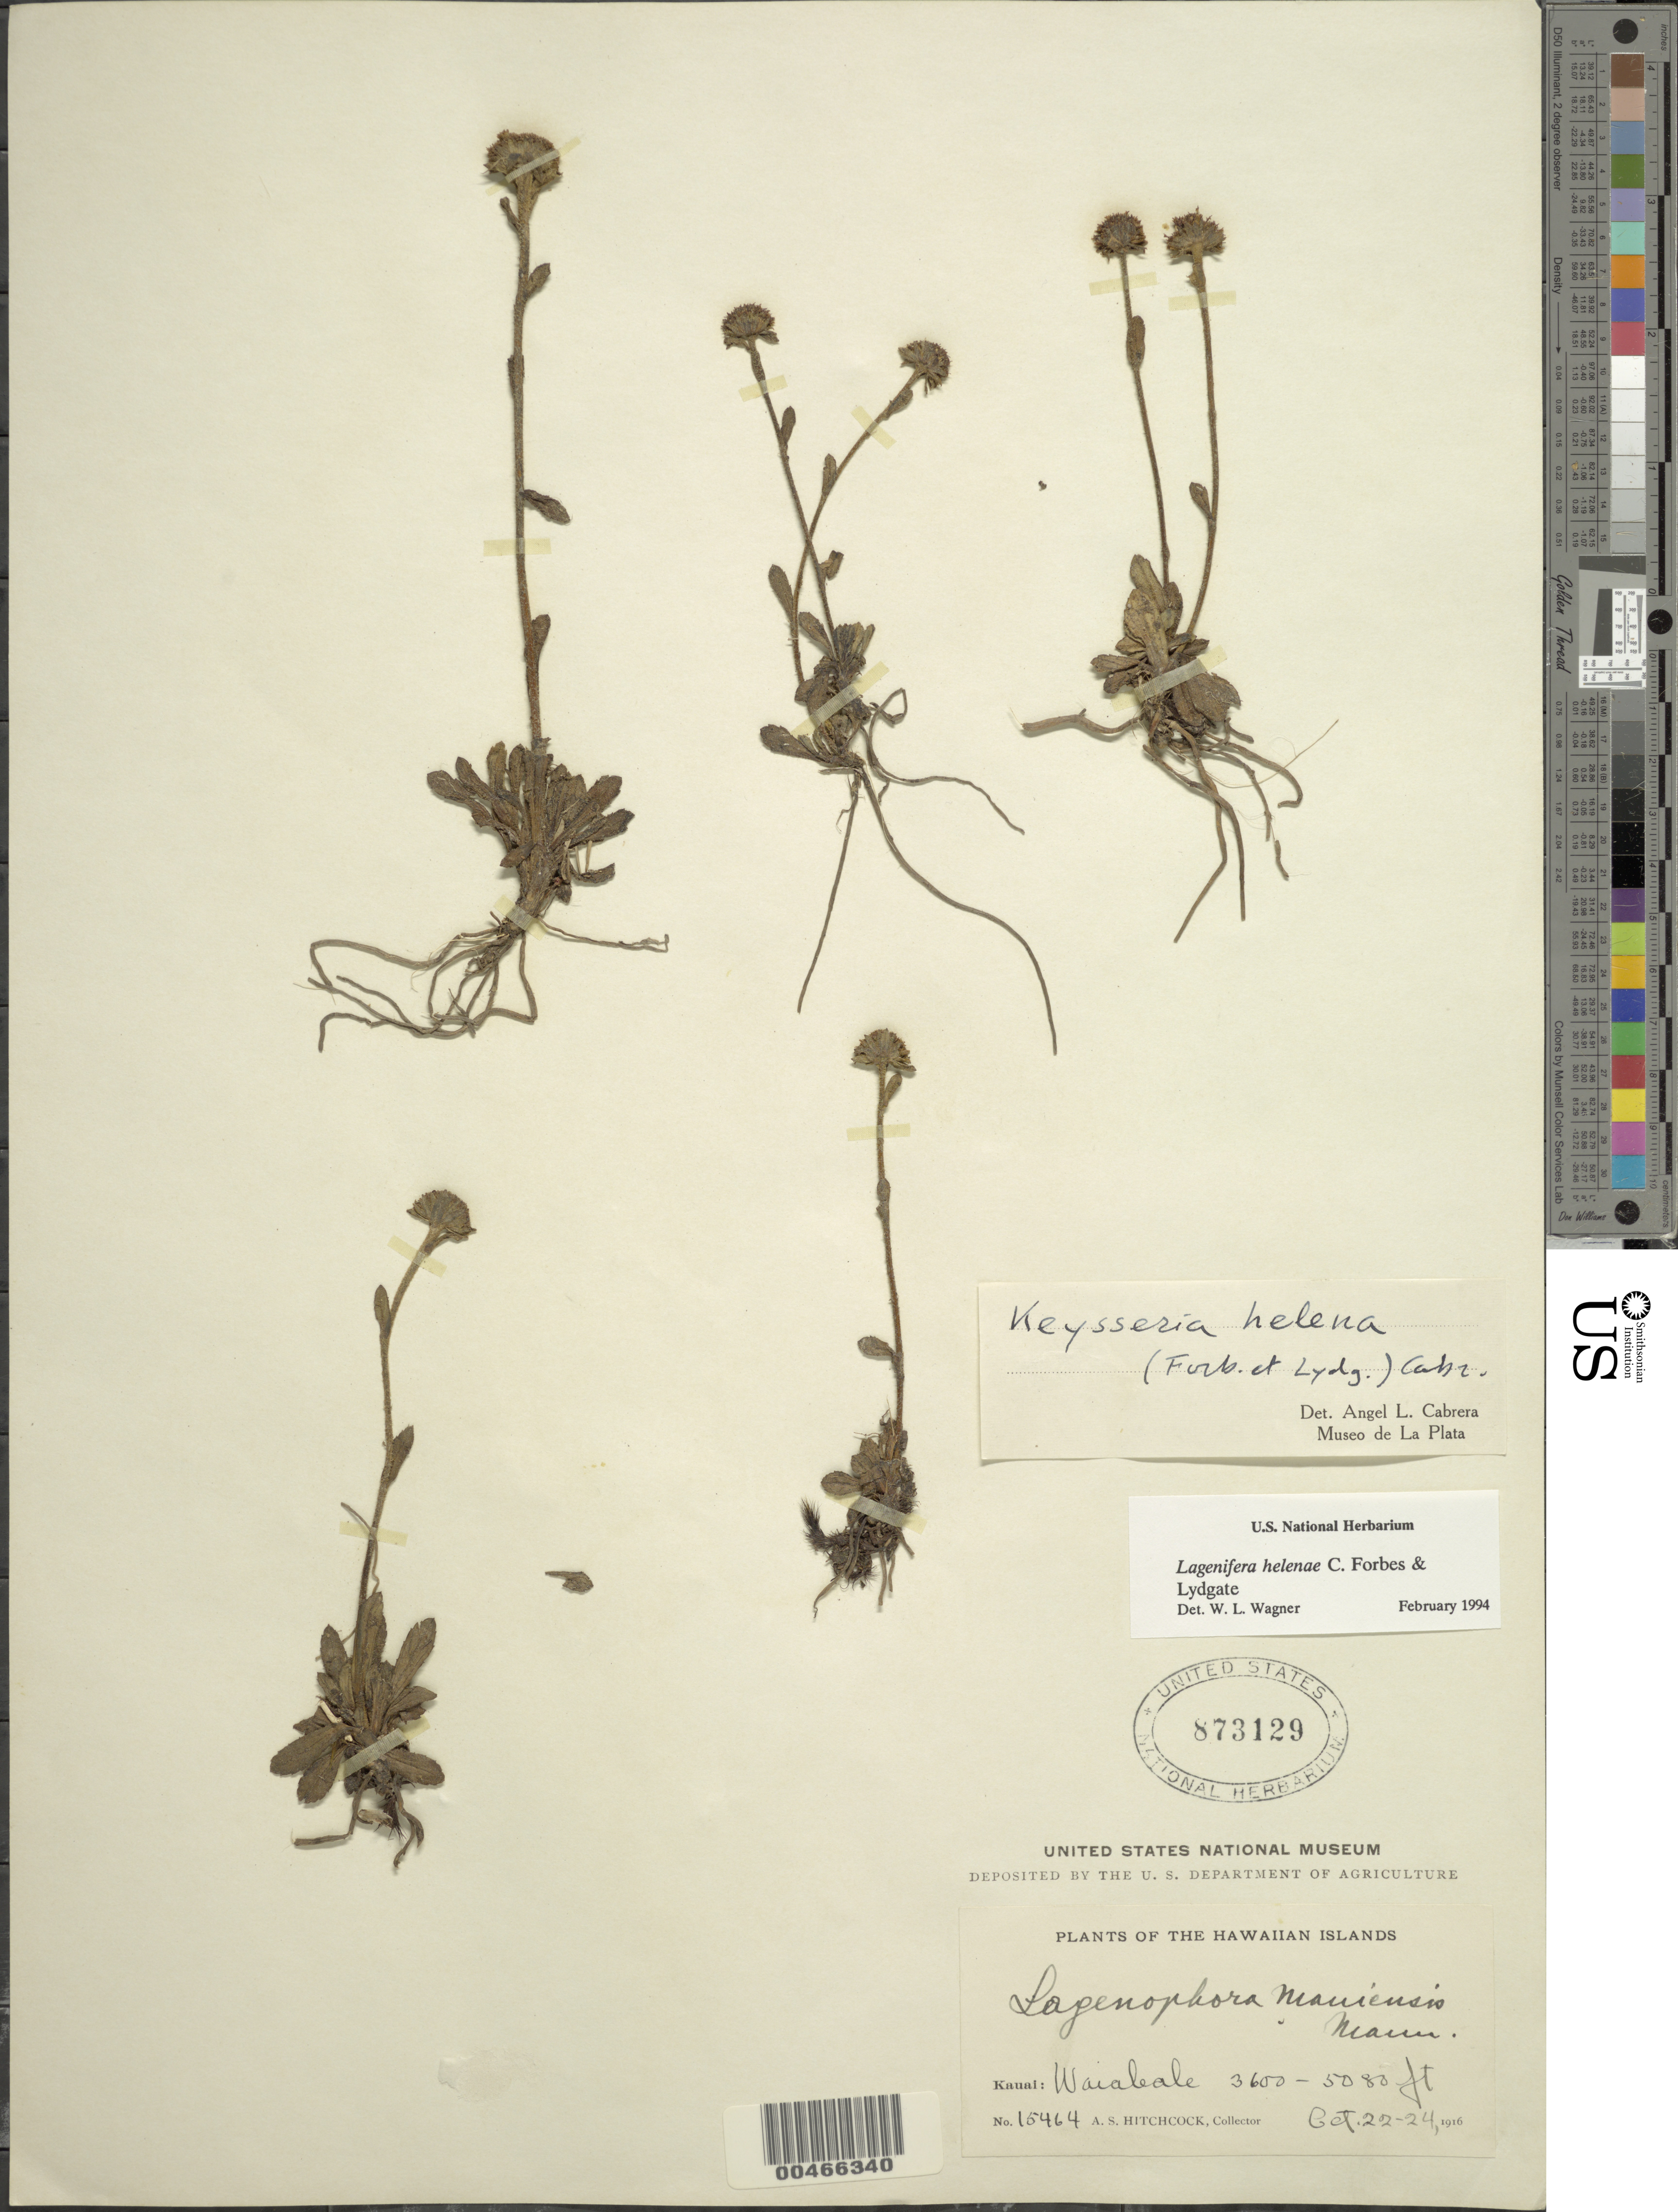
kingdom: Plantae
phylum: Tracheophyta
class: Magnoliopsida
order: Asterales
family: Asteraceae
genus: Keysseria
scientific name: Keysseria helena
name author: (C.N. Forbes & Lydgate) Cabrera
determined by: Cabrera, A. L.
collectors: A. S. Hitchcock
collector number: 15464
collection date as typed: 22 Oct 1916 to 24 Oct 1916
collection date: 1916-10-22/1916-10-24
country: United States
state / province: Hawaii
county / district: Kauai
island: Kaua'i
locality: Waialeale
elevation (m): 1097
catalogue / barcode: US 873129